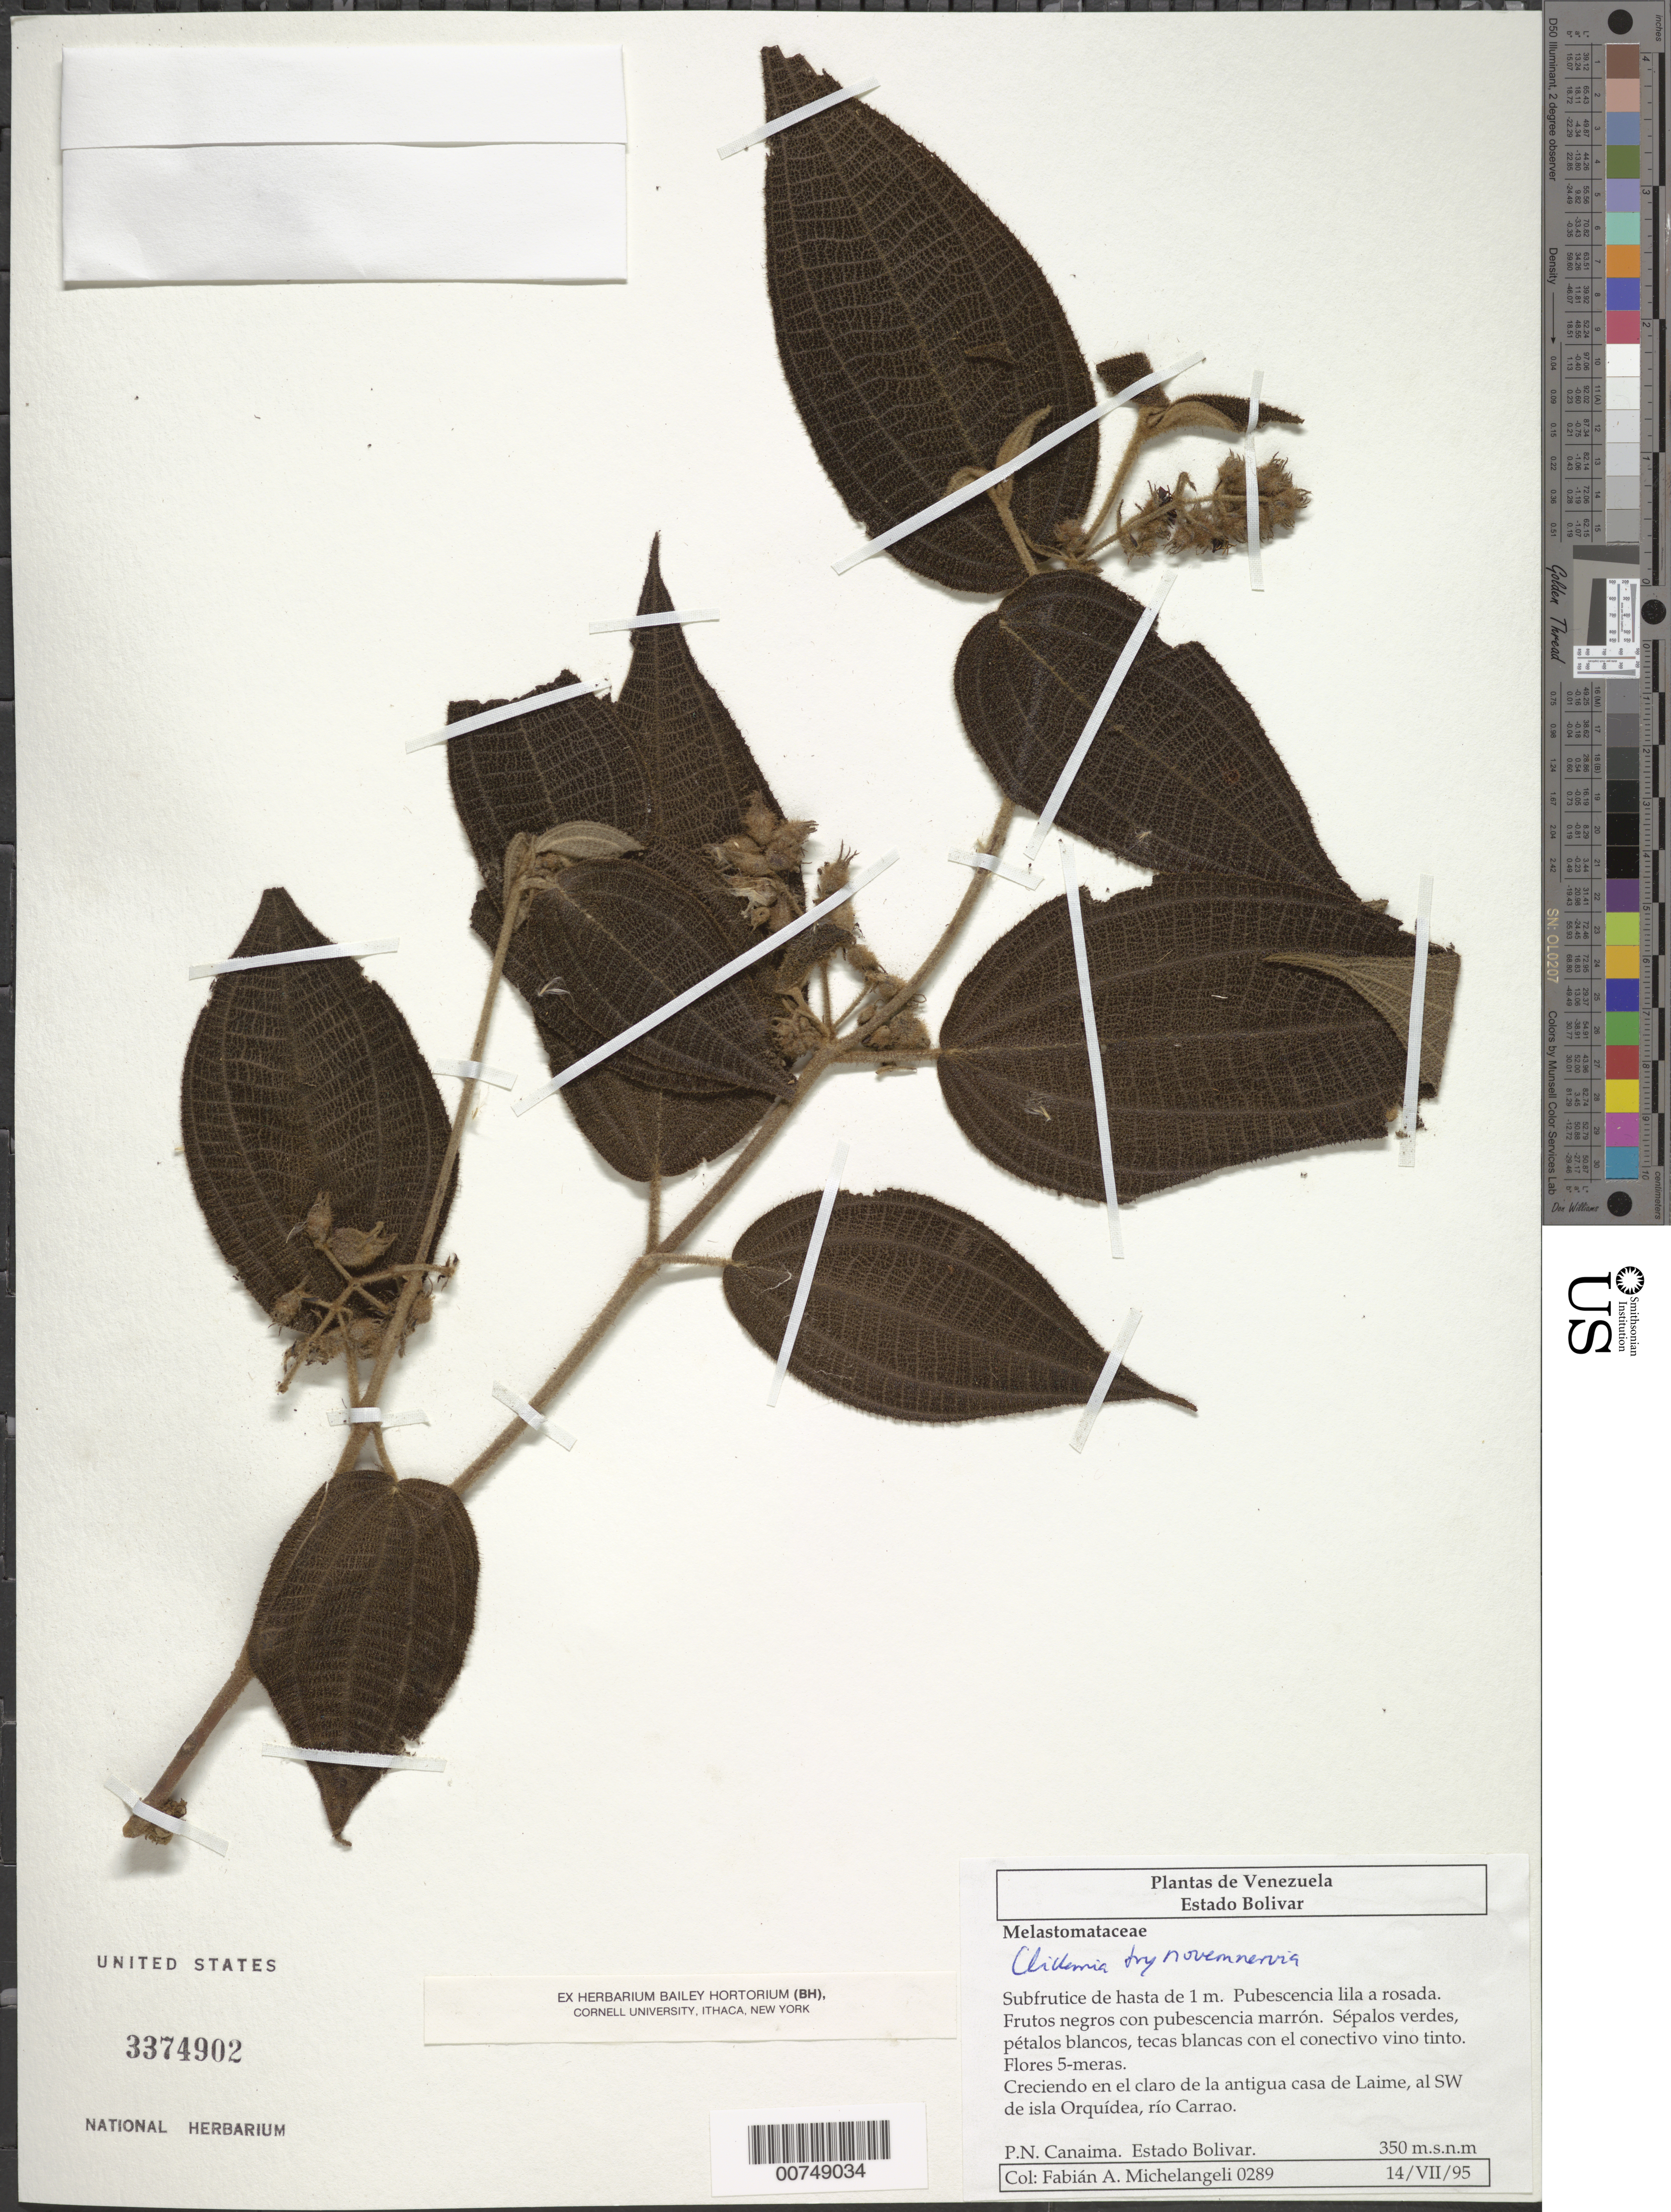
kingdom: Plantae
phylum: Tracheophyta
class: Magnoliopsida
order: Myrtales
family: Melastomataceae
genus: Clidemia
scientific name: Clidemia novemnervia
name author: (DC.) Triana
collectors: F. A. Michelangeli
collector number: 289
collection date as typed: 14-Aug-95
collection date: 1995-08-14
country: Venezuela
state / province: Bolívar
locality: Laime, al SW de isla Orquidea, río Carrao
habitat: Creciendo en el claro de la antigua casa de Laime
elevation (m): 350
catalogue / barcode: US 3374902